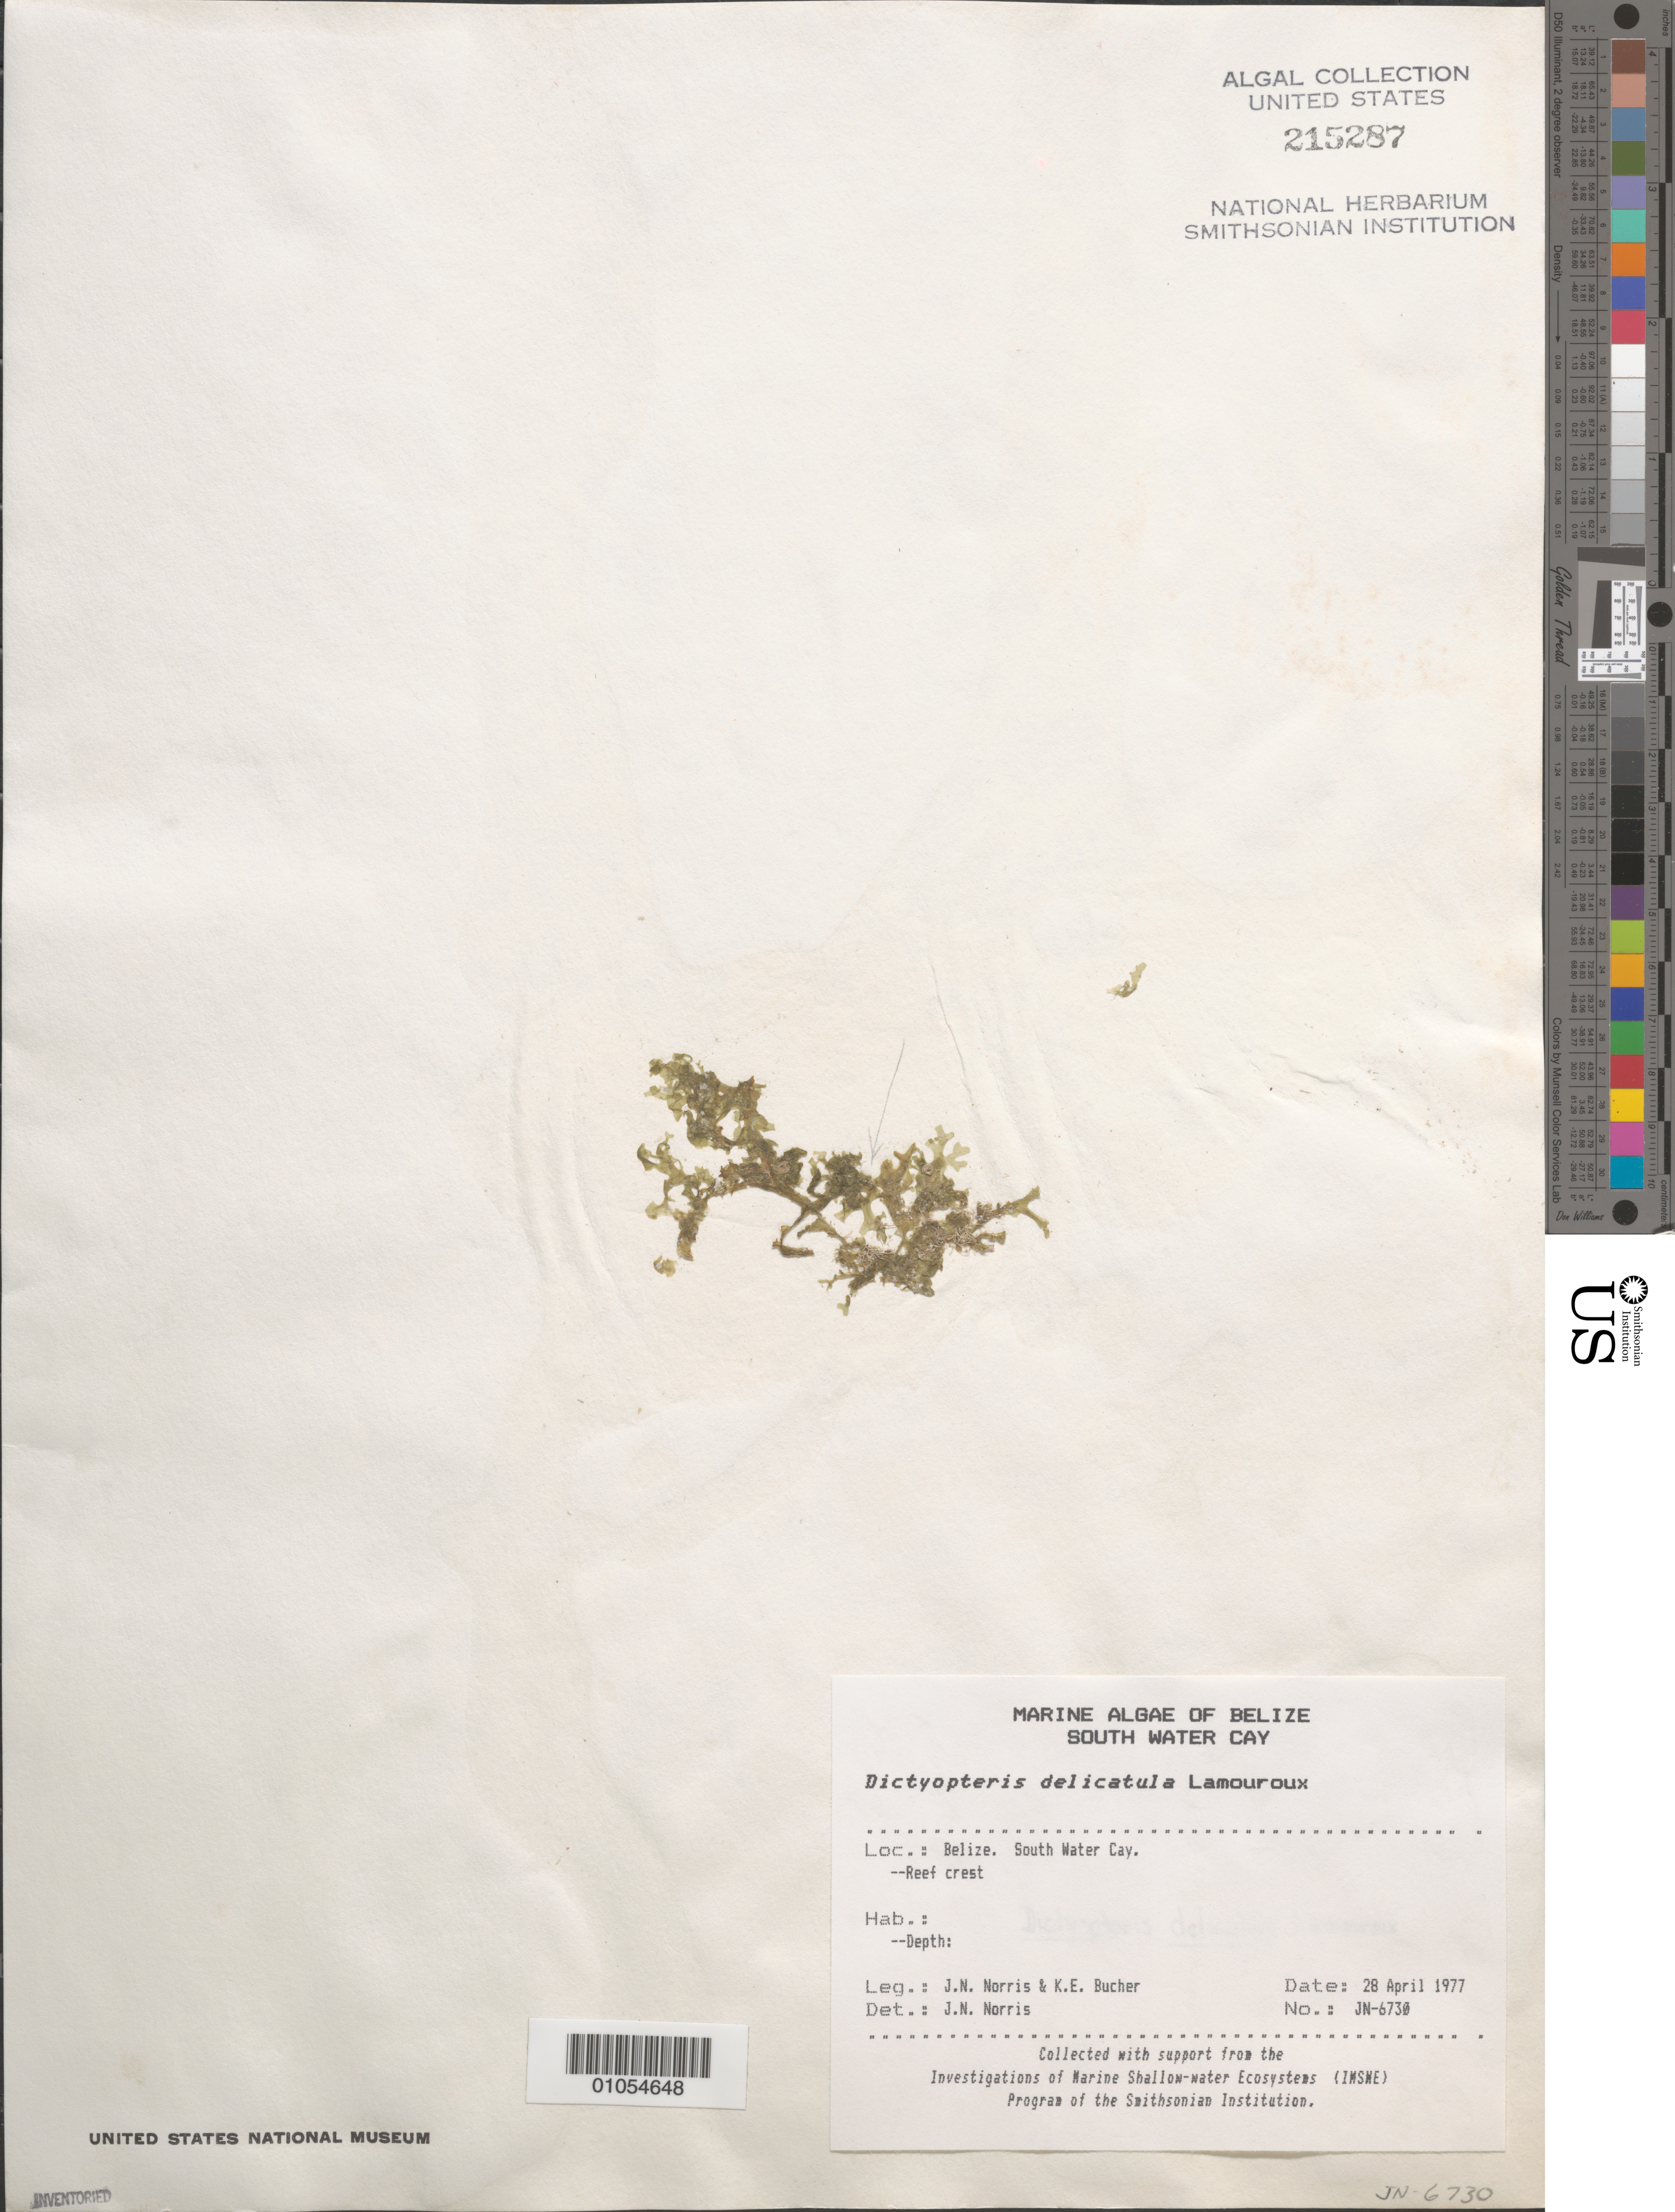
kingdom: Chromista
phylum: Ochrophyta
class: Phaeophyceae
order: Dictyotales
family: Dictyotaceae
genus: Dictyopteris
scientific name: Dictyopteris delicatula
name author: J.V.Lamouroux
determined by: Norris, James N.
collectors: J. N. Norris & K. E. Bucher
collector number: JN-6730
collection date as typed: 28 Apr 1977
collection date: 1977-04-28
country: Belize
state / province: Stann Creek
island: South Water Cay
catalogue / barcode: US 215287